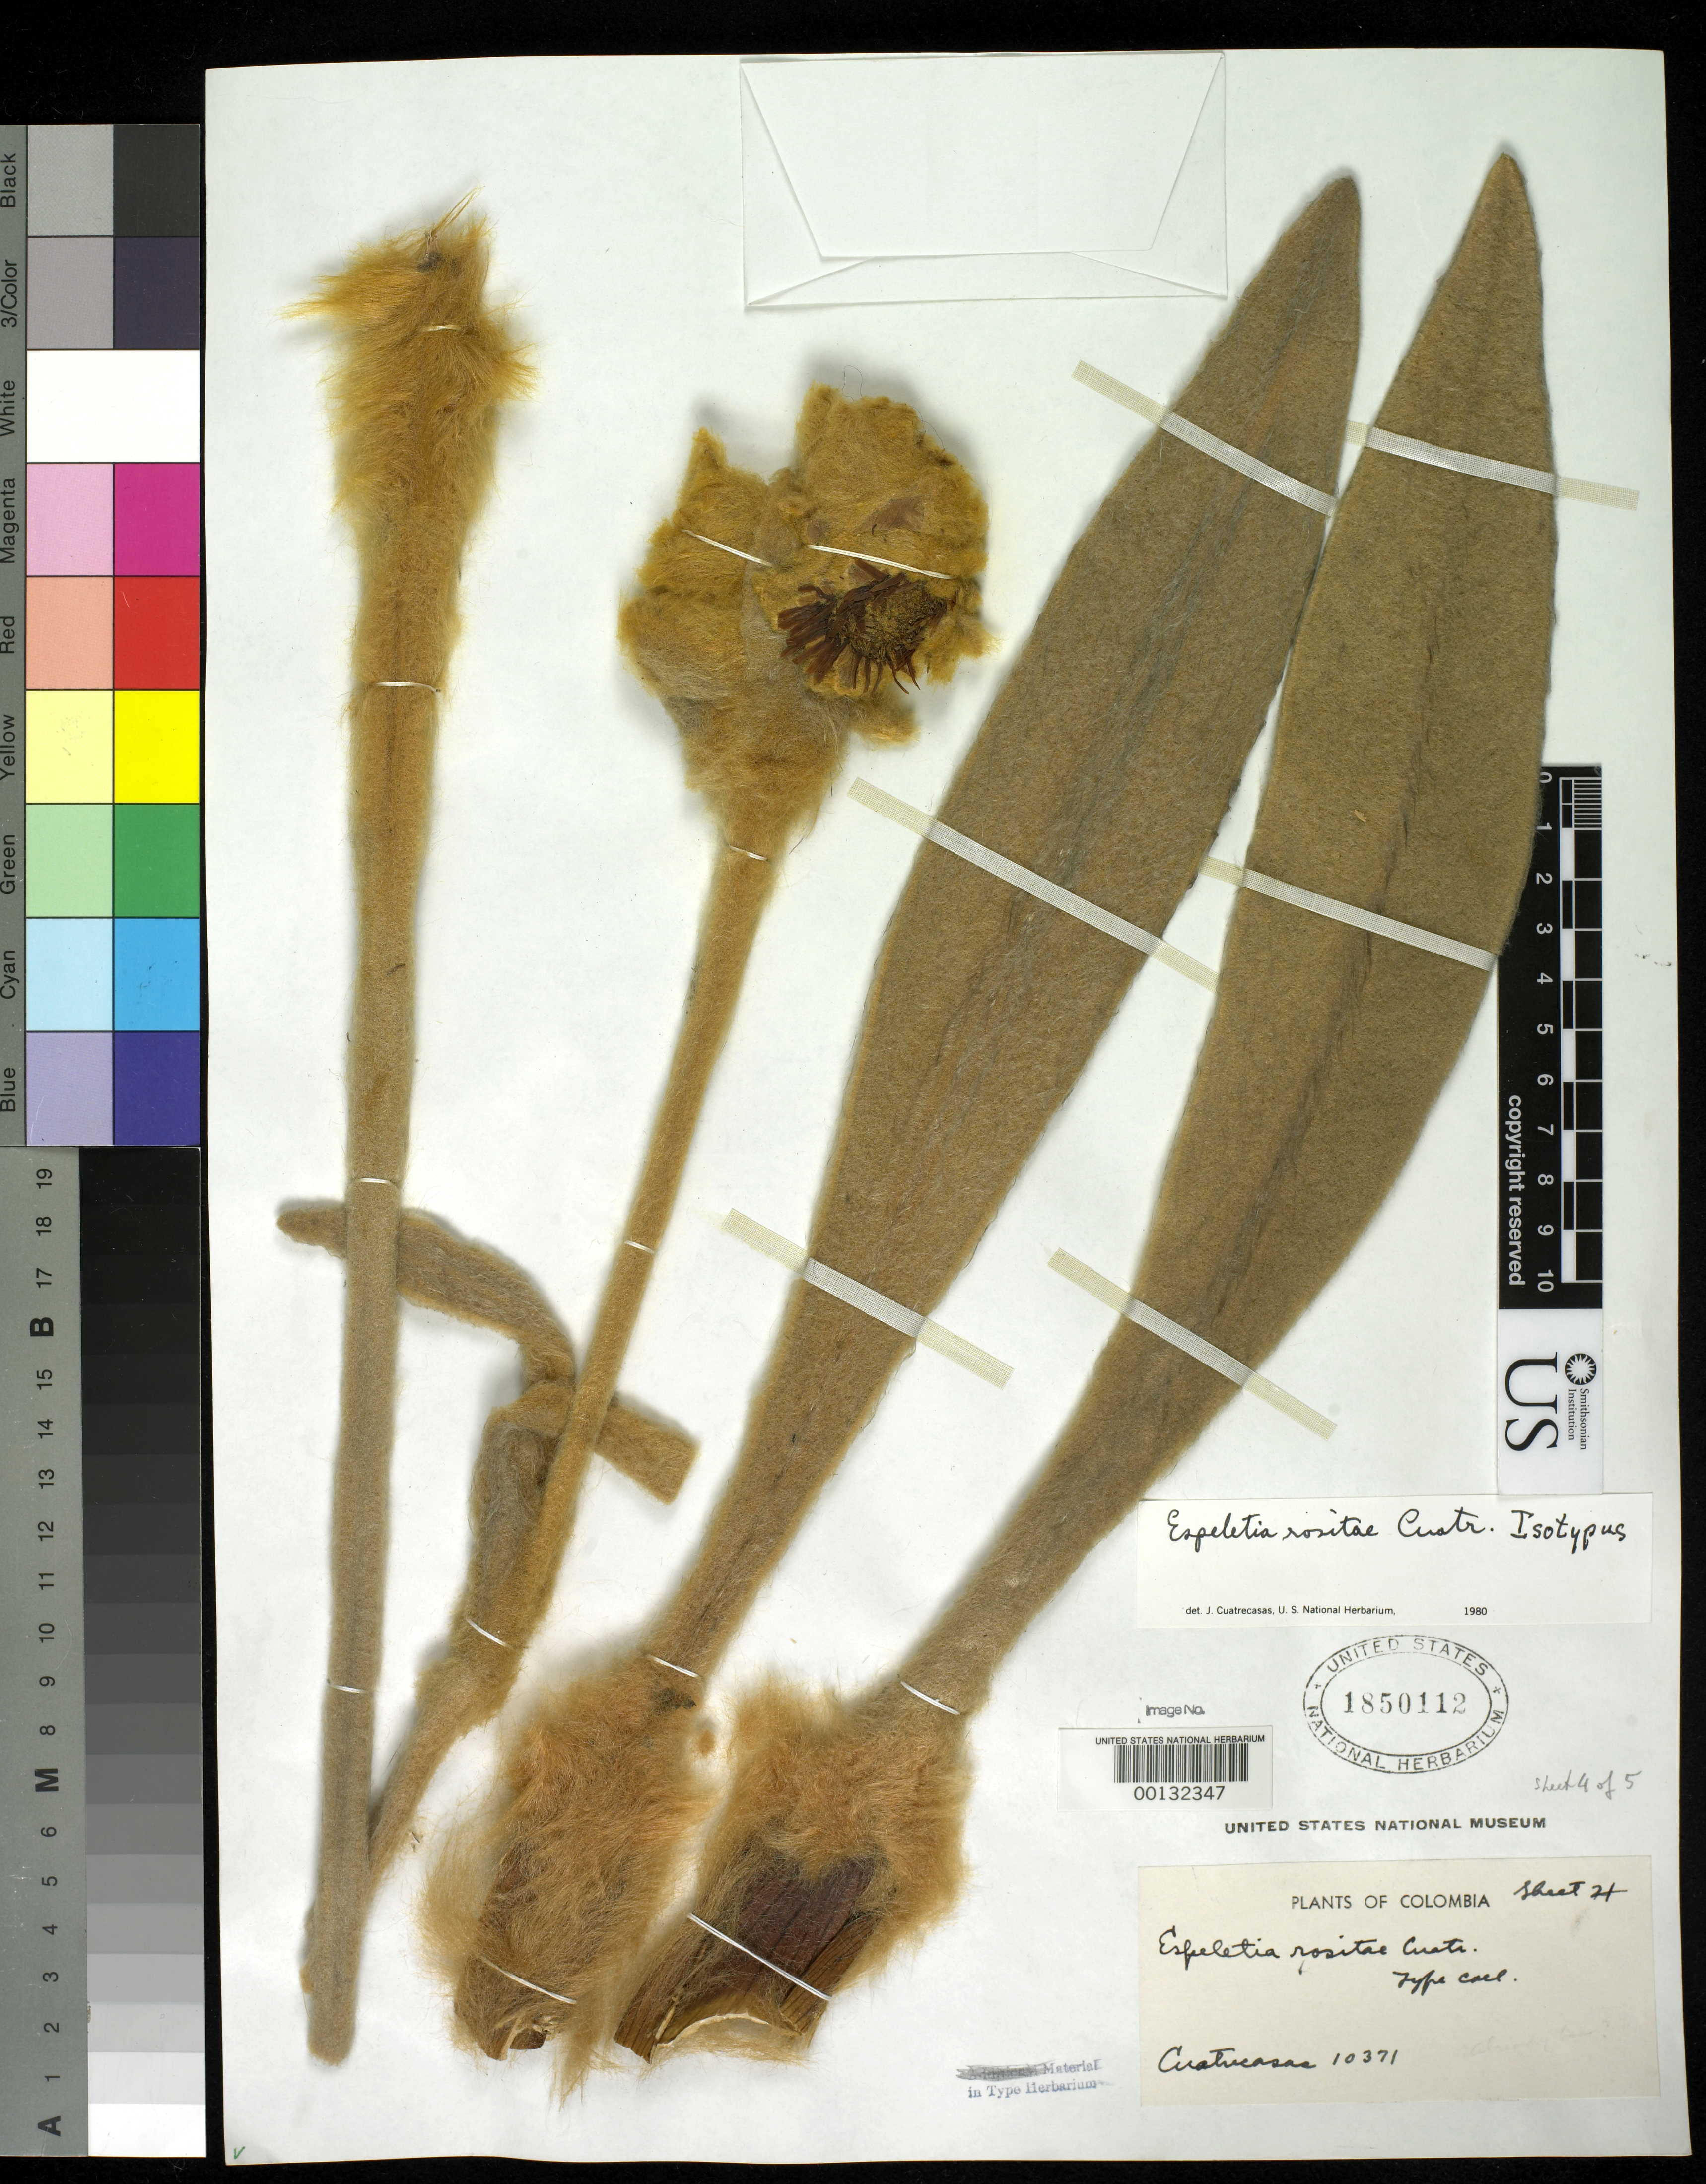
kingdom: Plantae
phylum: Tracheophyta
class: Magnoliopsida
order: Asterales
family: Asteraceae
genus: Espeletia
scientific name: Espeletia rositae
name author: Cuatrec.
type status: Isotype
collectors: J. Cuatrecasas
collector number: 10371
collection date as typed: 03 Aug 1940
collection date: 1940-08-03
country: Colombia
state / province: Boyacá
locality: Cordillera Oriental, Páramo de Guiana-Santa Rosita.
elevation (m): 3300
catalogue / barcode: US 1850112